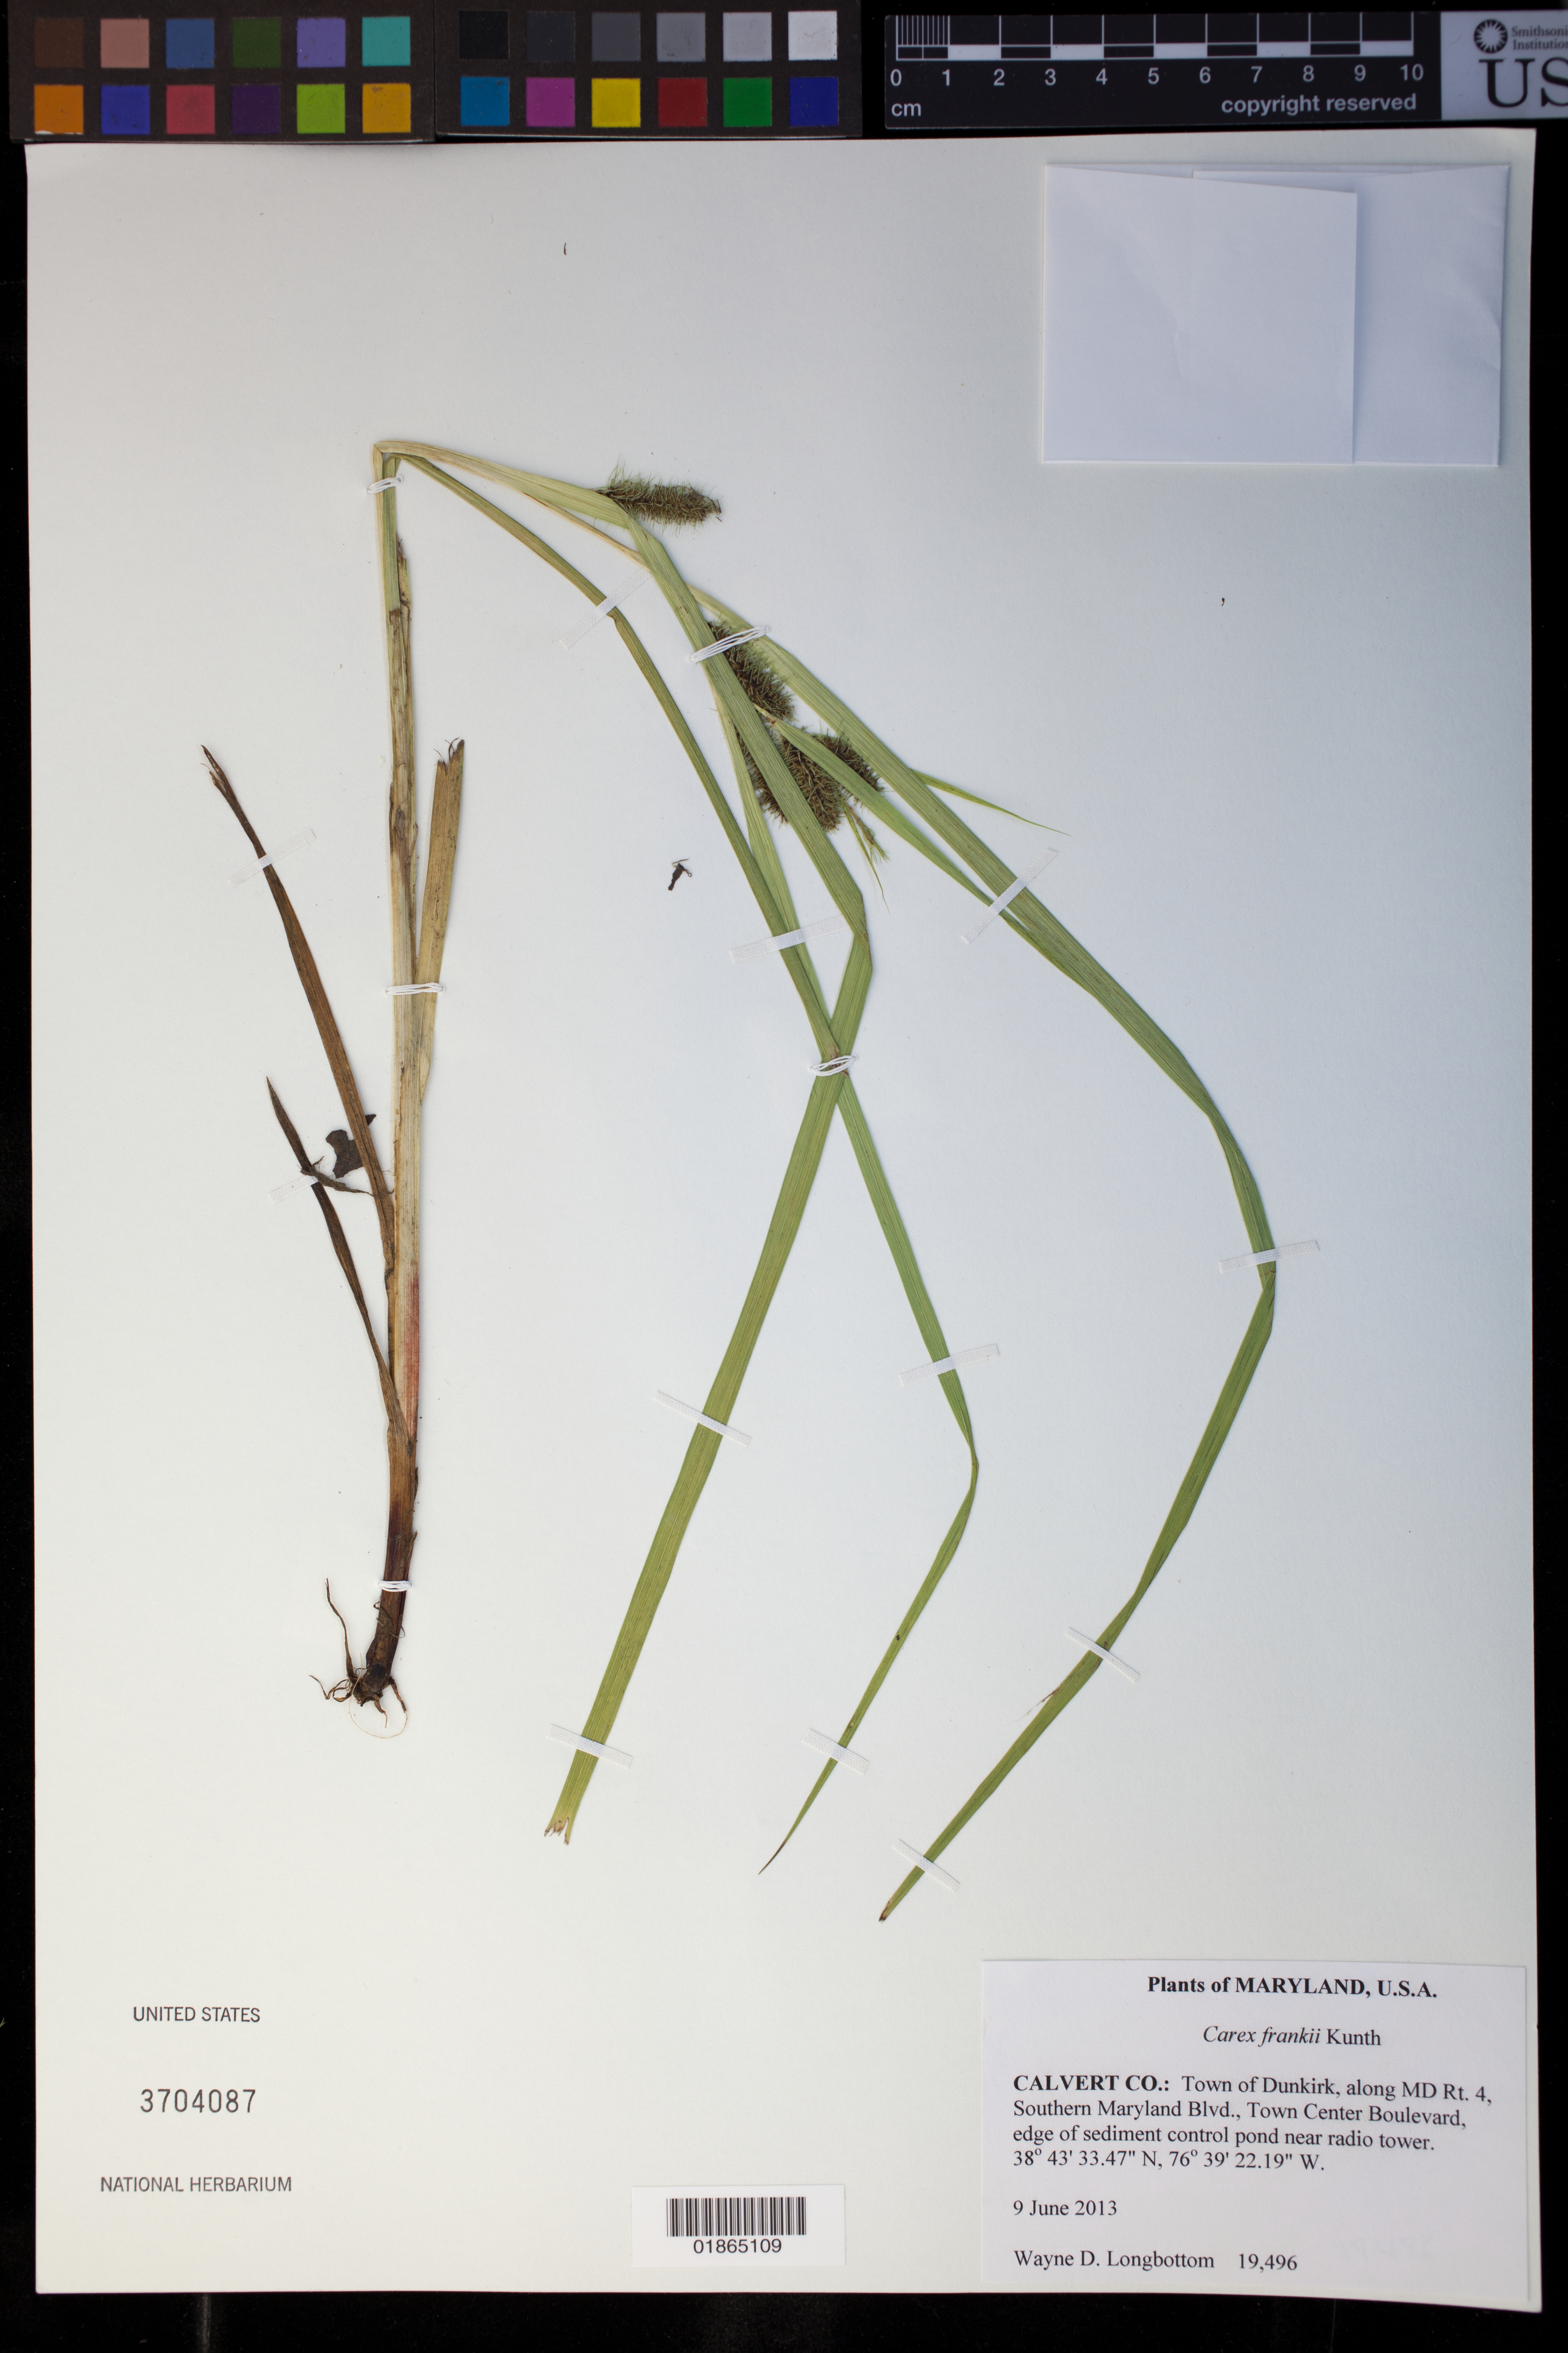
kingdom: Plantae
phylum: Tracheophyta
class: Liliopsida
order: Poales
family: Cyperaceae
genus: Carex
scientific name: Carex frankii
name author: Kunth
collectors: W. D. Longbottom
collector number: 19496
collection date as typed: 9 June 2013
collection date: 2013-06-09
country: United States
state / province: Maryland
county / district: Calvert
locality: Town of Dunkirk, along MD Rt. 4, Southern Maryland Blvd., Town Center Boulevard, edge of sediment control pond near radio tower.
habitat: Edge of sediment control pond.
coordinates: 38 43 33.47 N, 76 39 22.19 W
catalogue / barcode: US 3704087